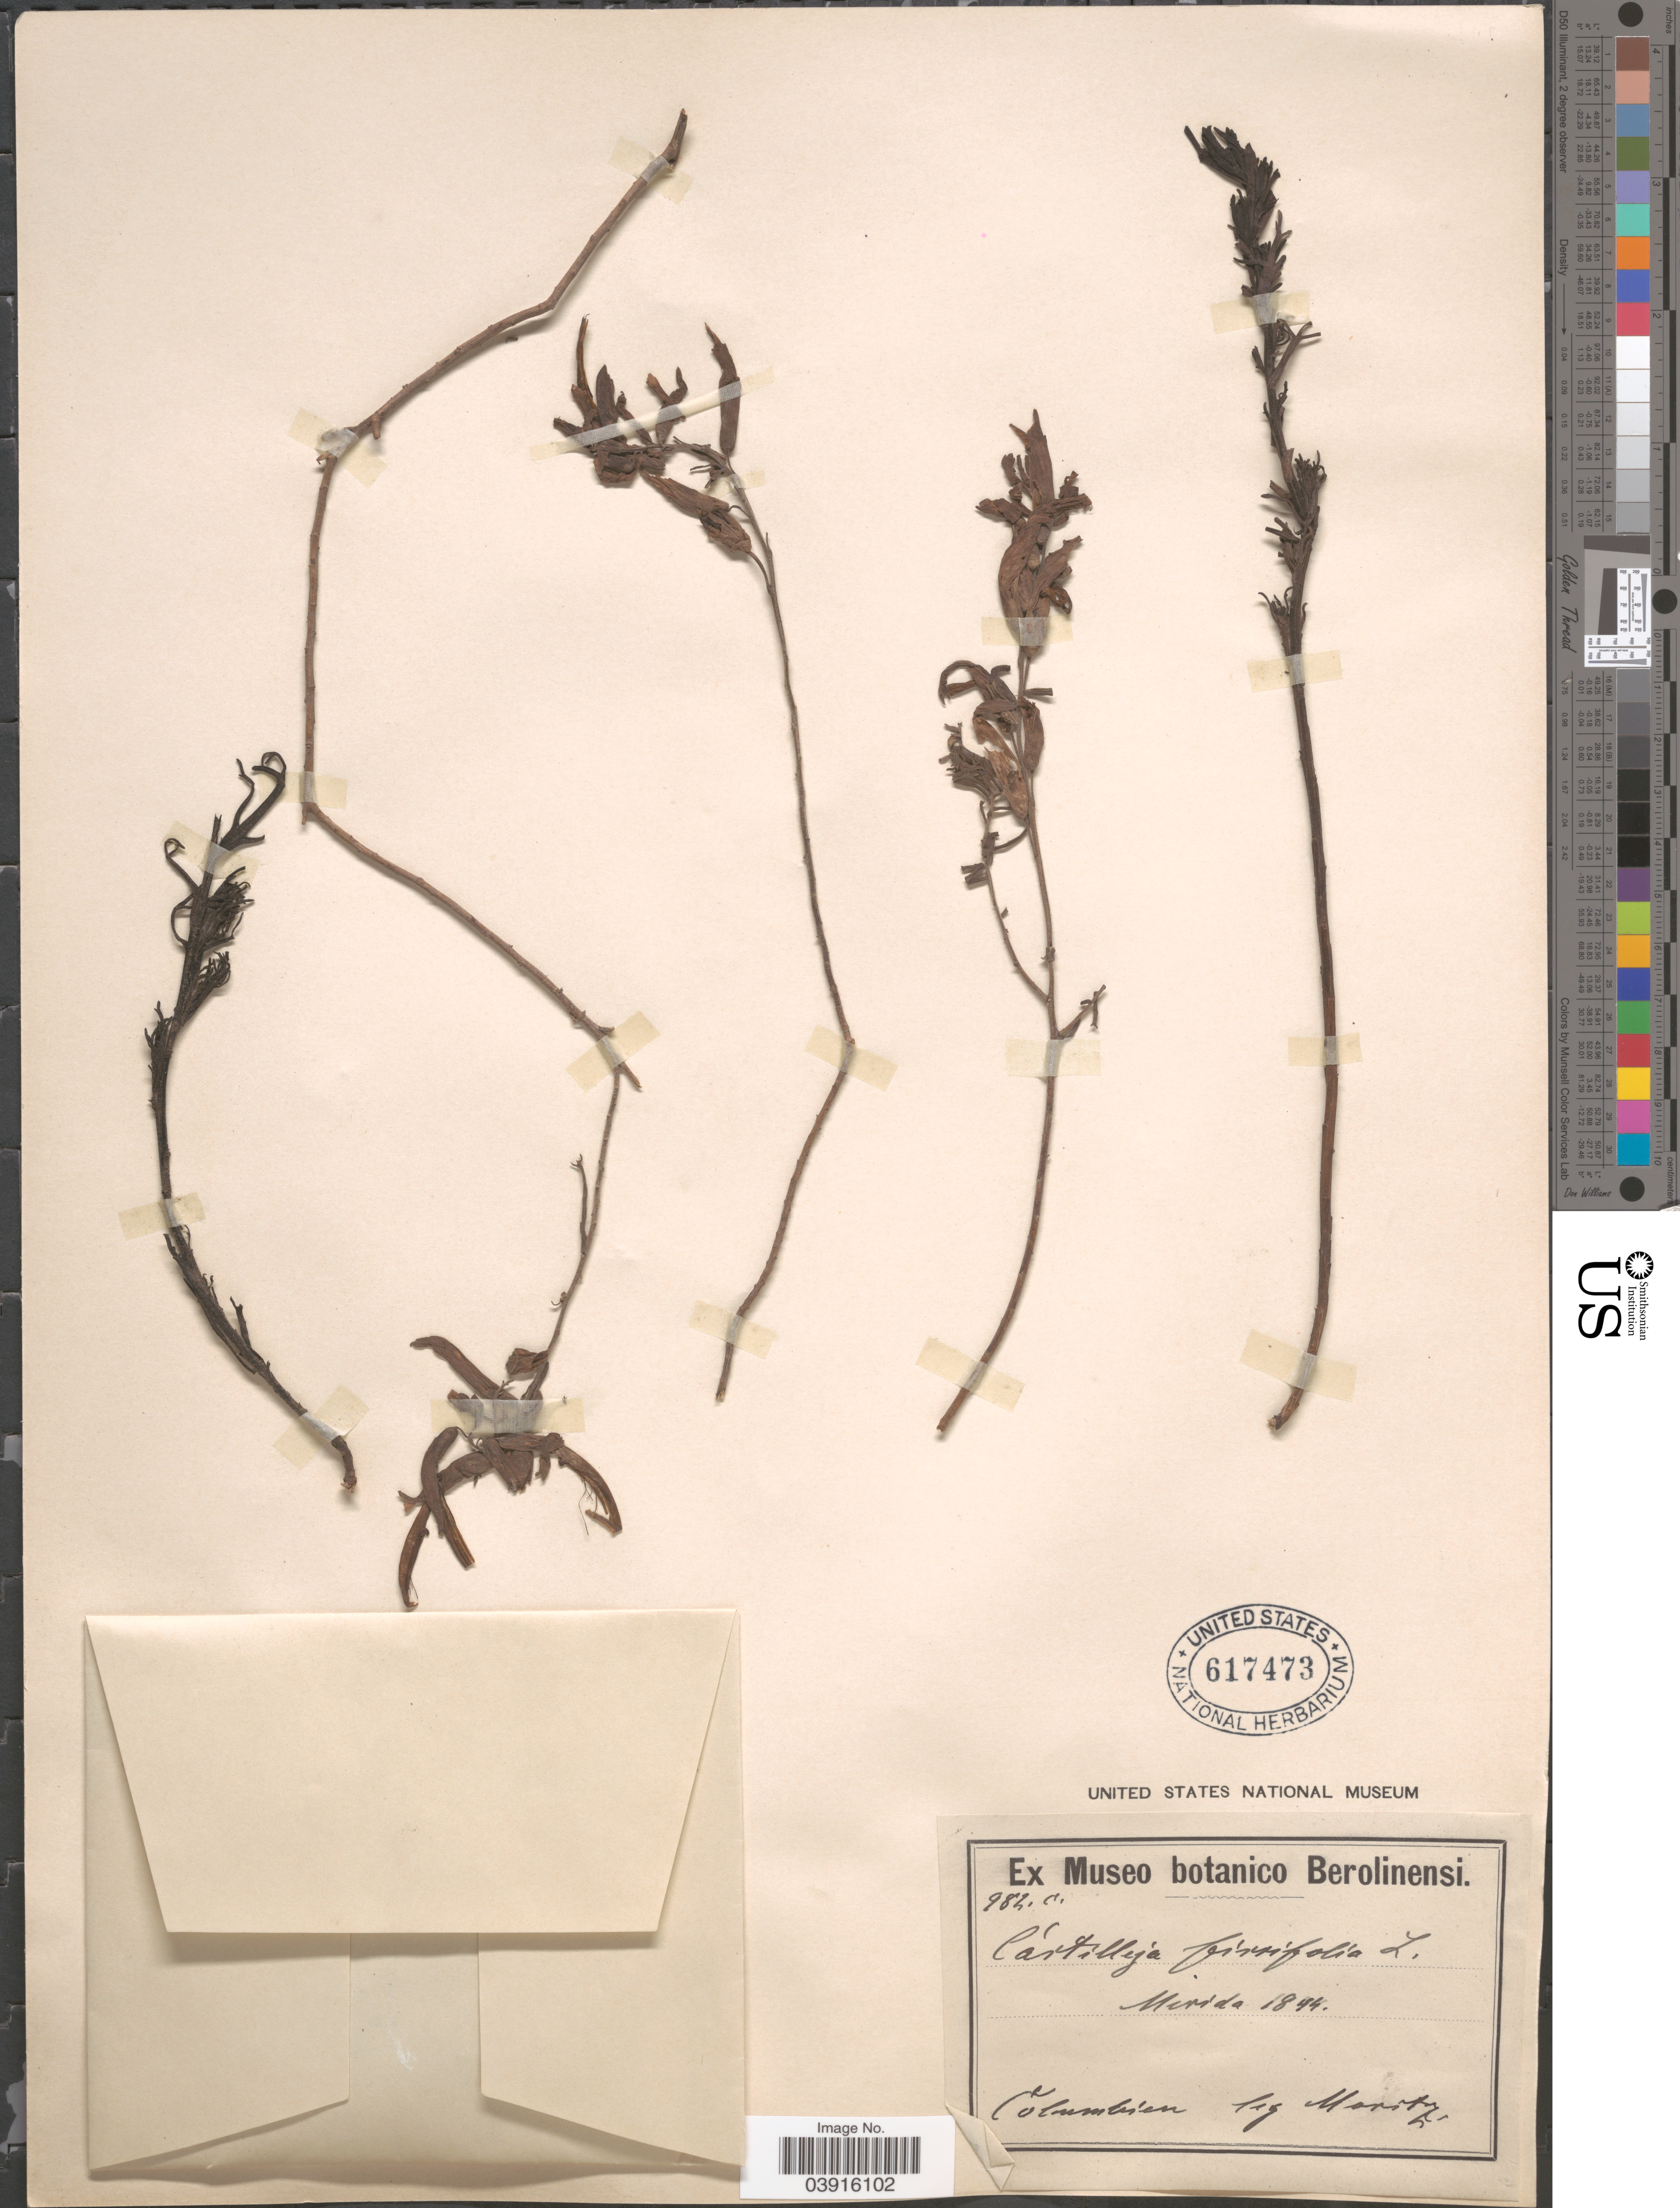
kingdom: Plantae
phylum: Tracheophyta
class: Magnoliopsida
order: Lamiales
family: Orobanchaceae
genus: Castilleja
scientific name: Castilleja fissifolia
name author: L. f.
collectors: Moritz, --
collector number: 982C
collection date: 1844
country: Colombia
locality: Merida.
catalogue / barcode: US 617473